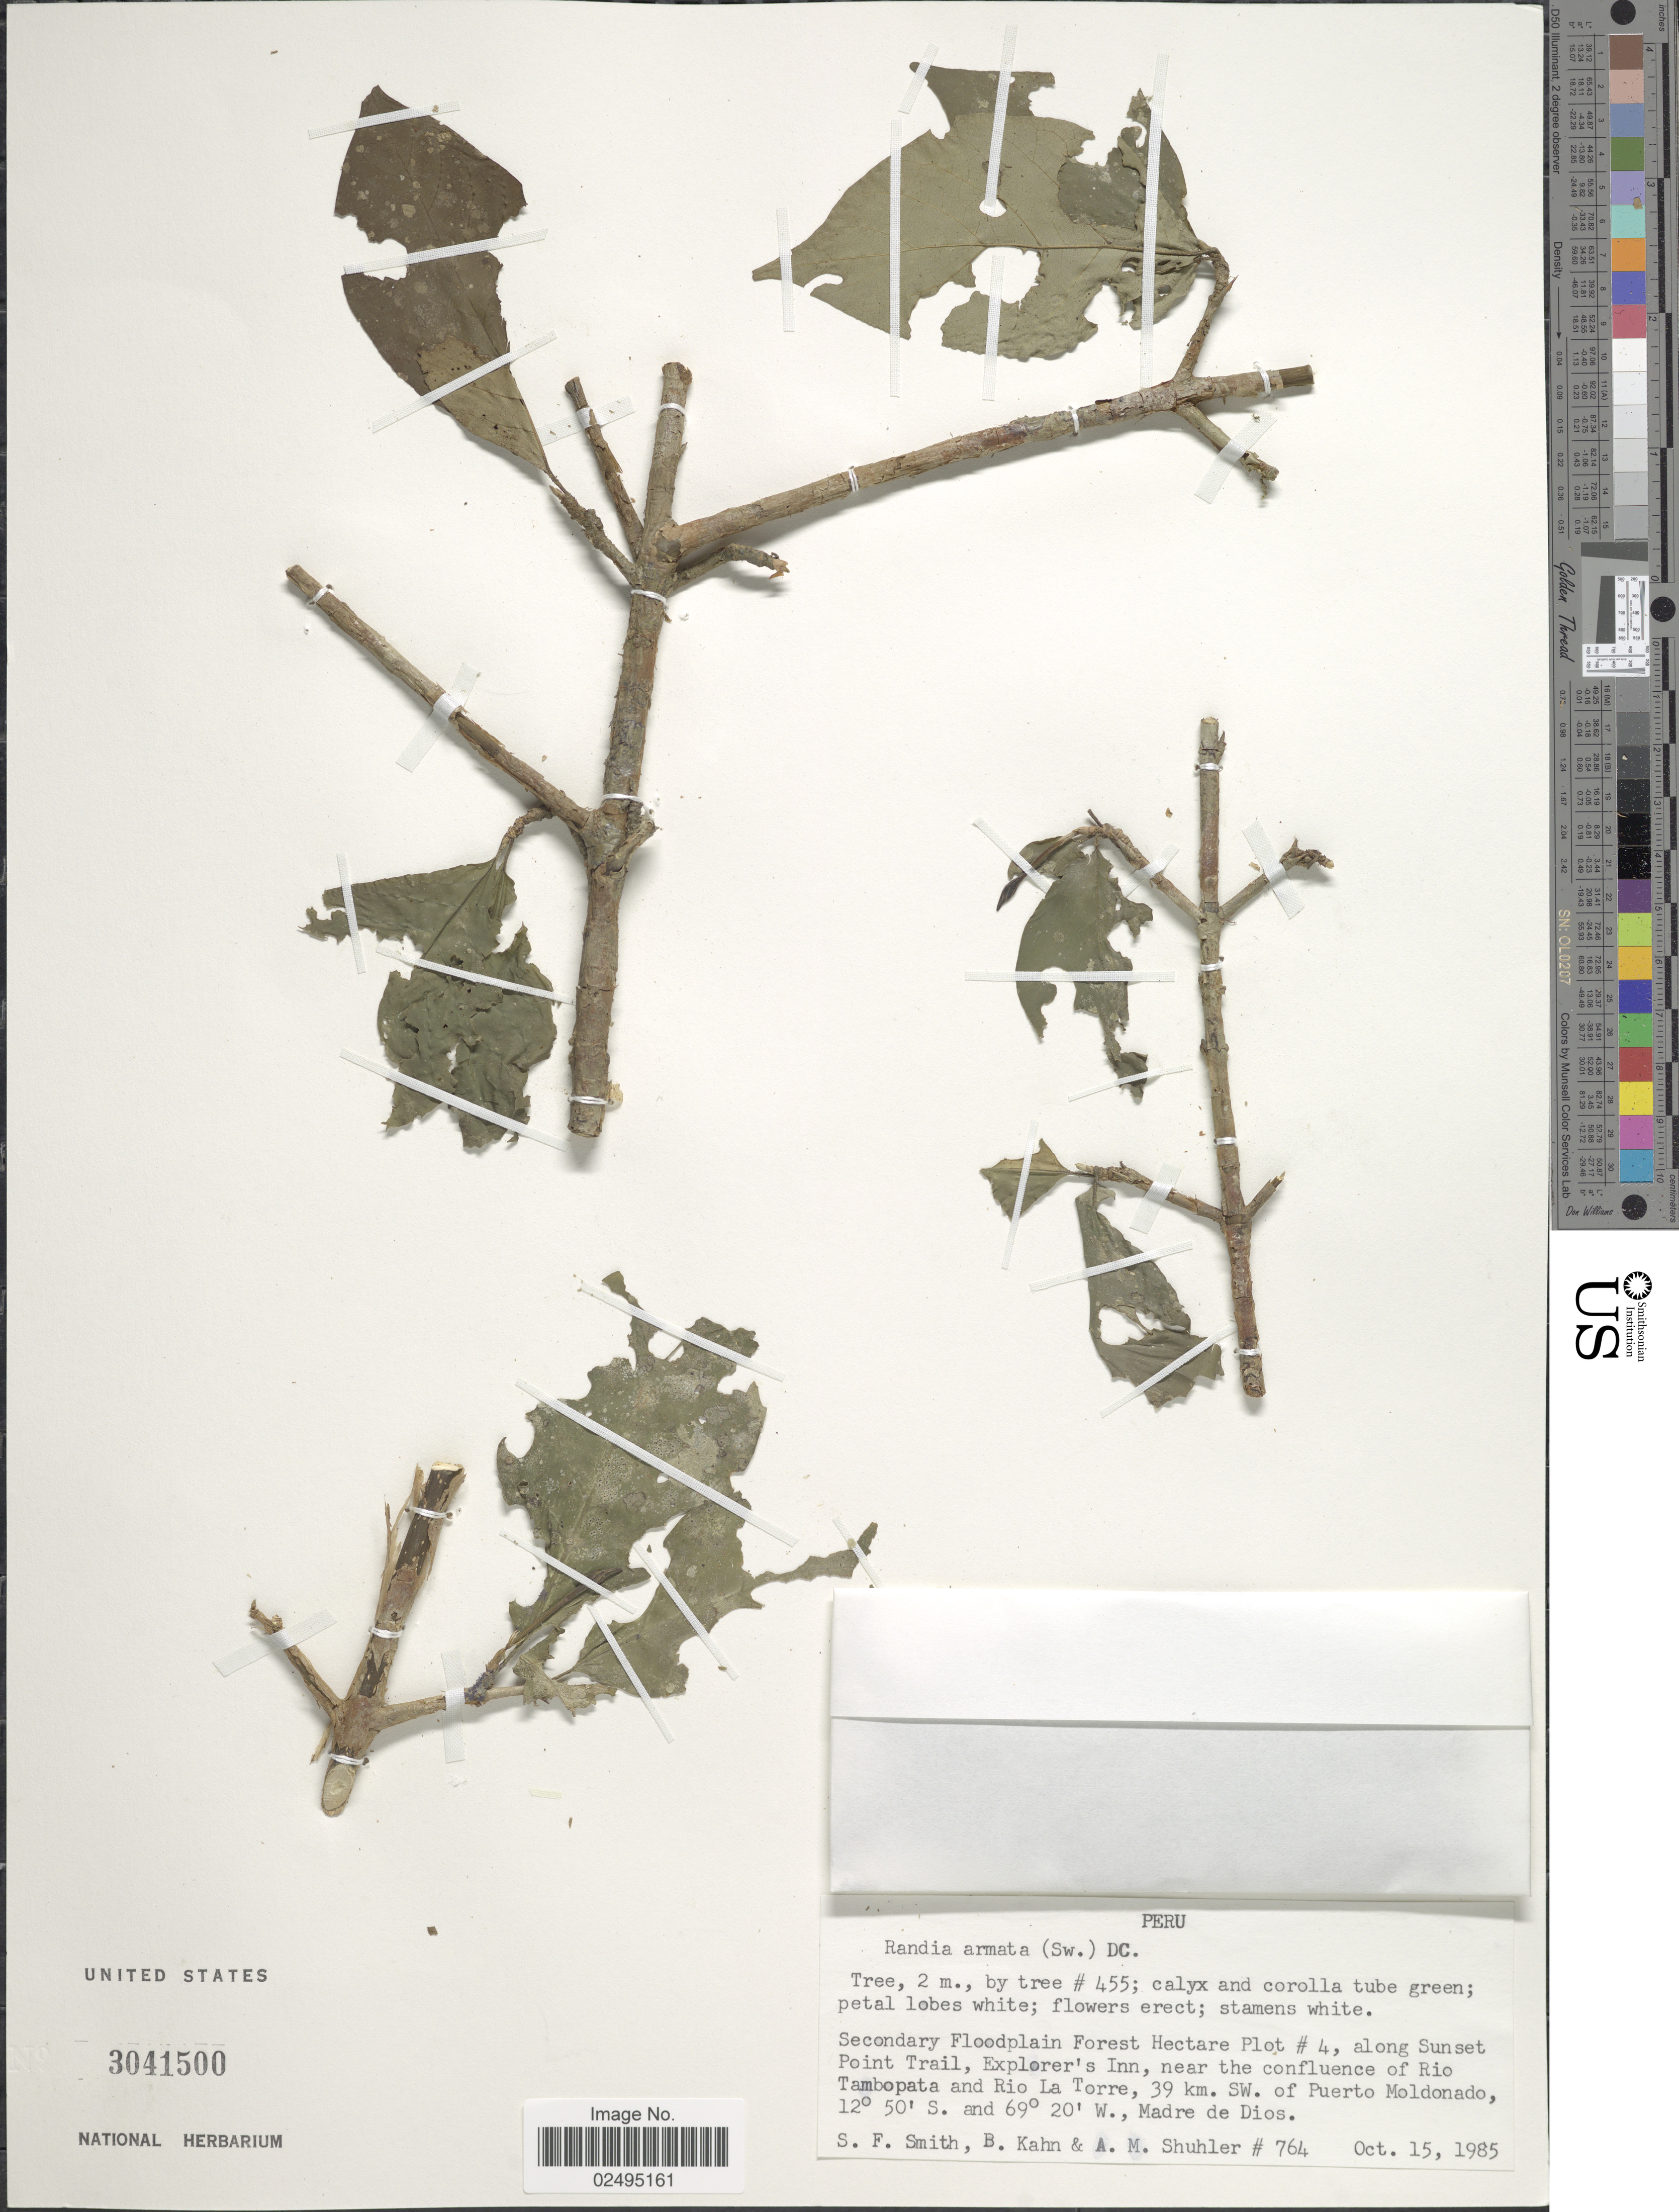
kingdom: Plantae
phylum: Tracheophyta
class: Magnoliopsida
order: Gentianales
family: Rubiaceae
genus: Randia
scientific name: Randia armata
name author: (Sw.) DC.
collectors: S.F. Smith, B. Kahn & A. Shuhler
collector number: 764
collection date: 1985-10-15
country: Peru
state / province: Madre de Dios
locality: Secondary Floodplain Forest Hectare Plot #4, along Sunset Point Trail, Explorer's Inn, near the confluence of Rio Tambopata and Rio La Torre, 39 km. SW of Puerto Moldonado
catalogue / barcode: US 3041500